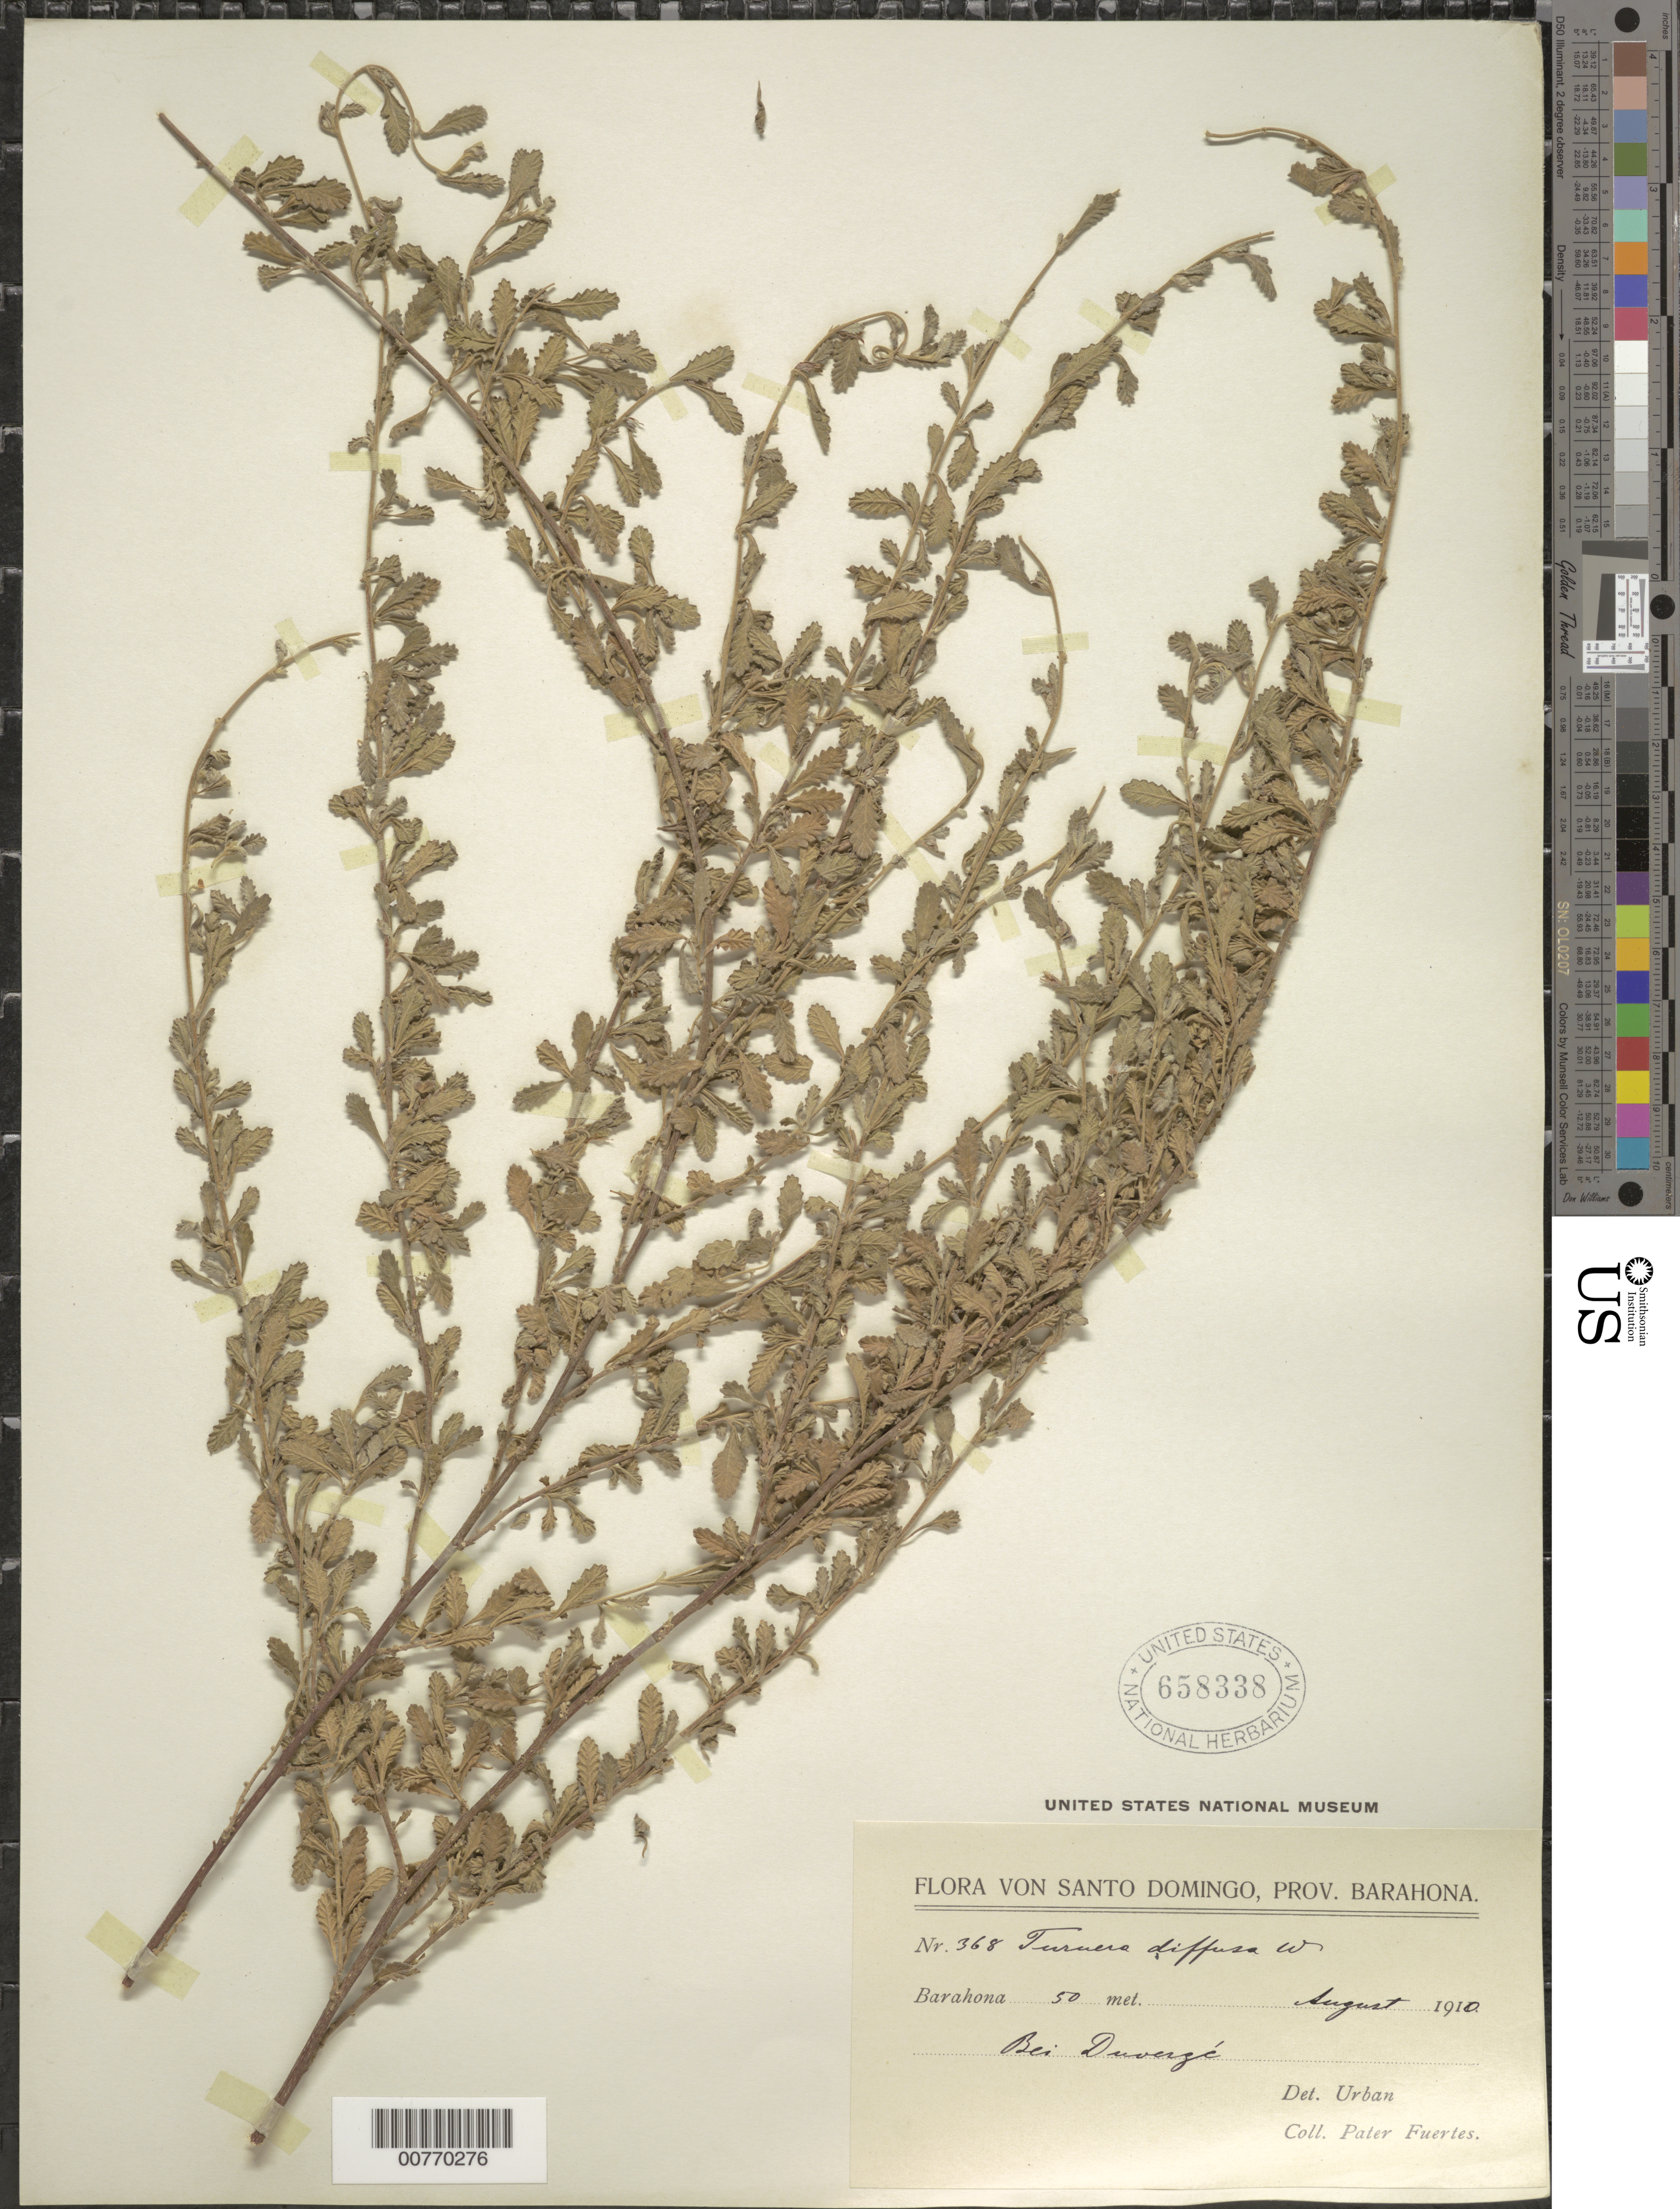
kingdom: Plantae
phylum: Tracheophyta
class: Magnoliopsida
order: Malpighiales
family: Turneraceae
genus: Turnera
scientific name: Turnera diffusa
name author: Willd. ex Schult.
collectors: M. D. Fuertes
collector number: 368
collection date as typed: Aug 1910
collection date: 1910-08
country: Dominican Republic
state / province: Barahona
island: Hispaniola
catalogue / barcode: US 658338